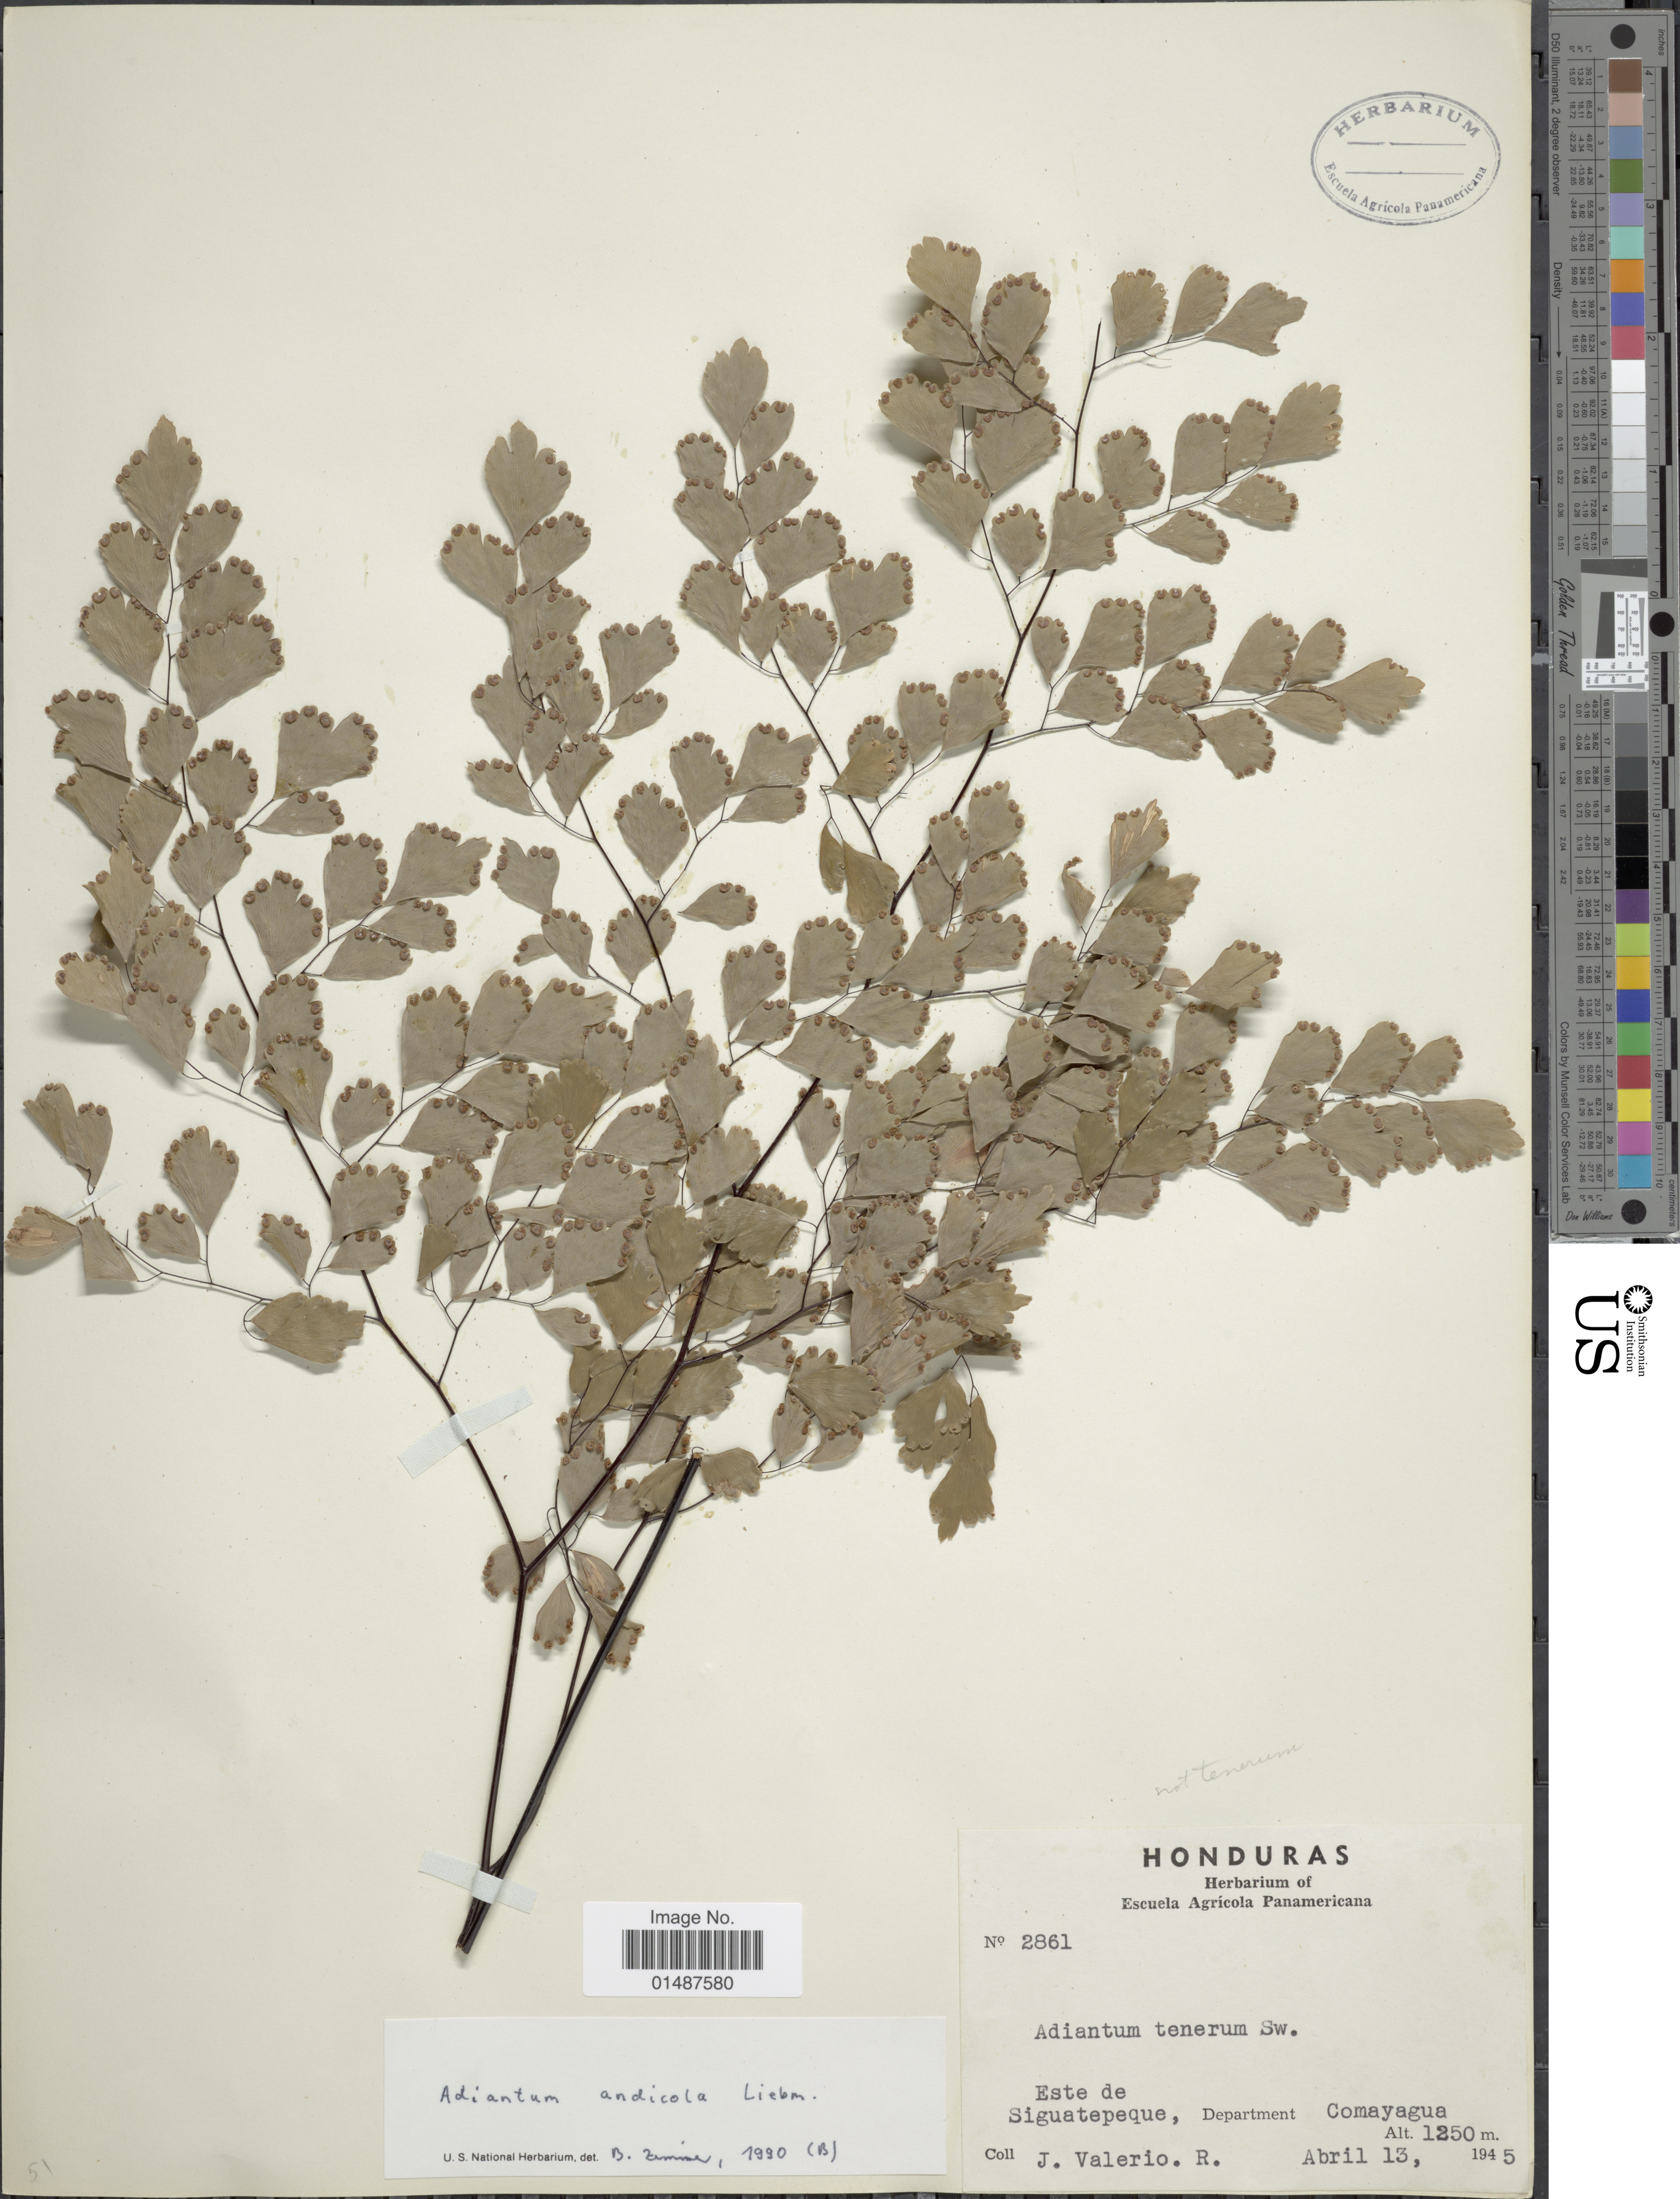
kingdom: Plantae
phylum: Tracheophyta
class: Polypodiopsida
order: Polypodiales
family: Pteridaceae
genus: Adiantum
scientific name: Adiantum andicola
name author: Liebm.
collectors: J. Valerio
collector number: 2861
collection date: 1945-04-13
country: Honduras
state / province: Comayagua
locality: Este de Siguatepeque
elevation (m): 1250